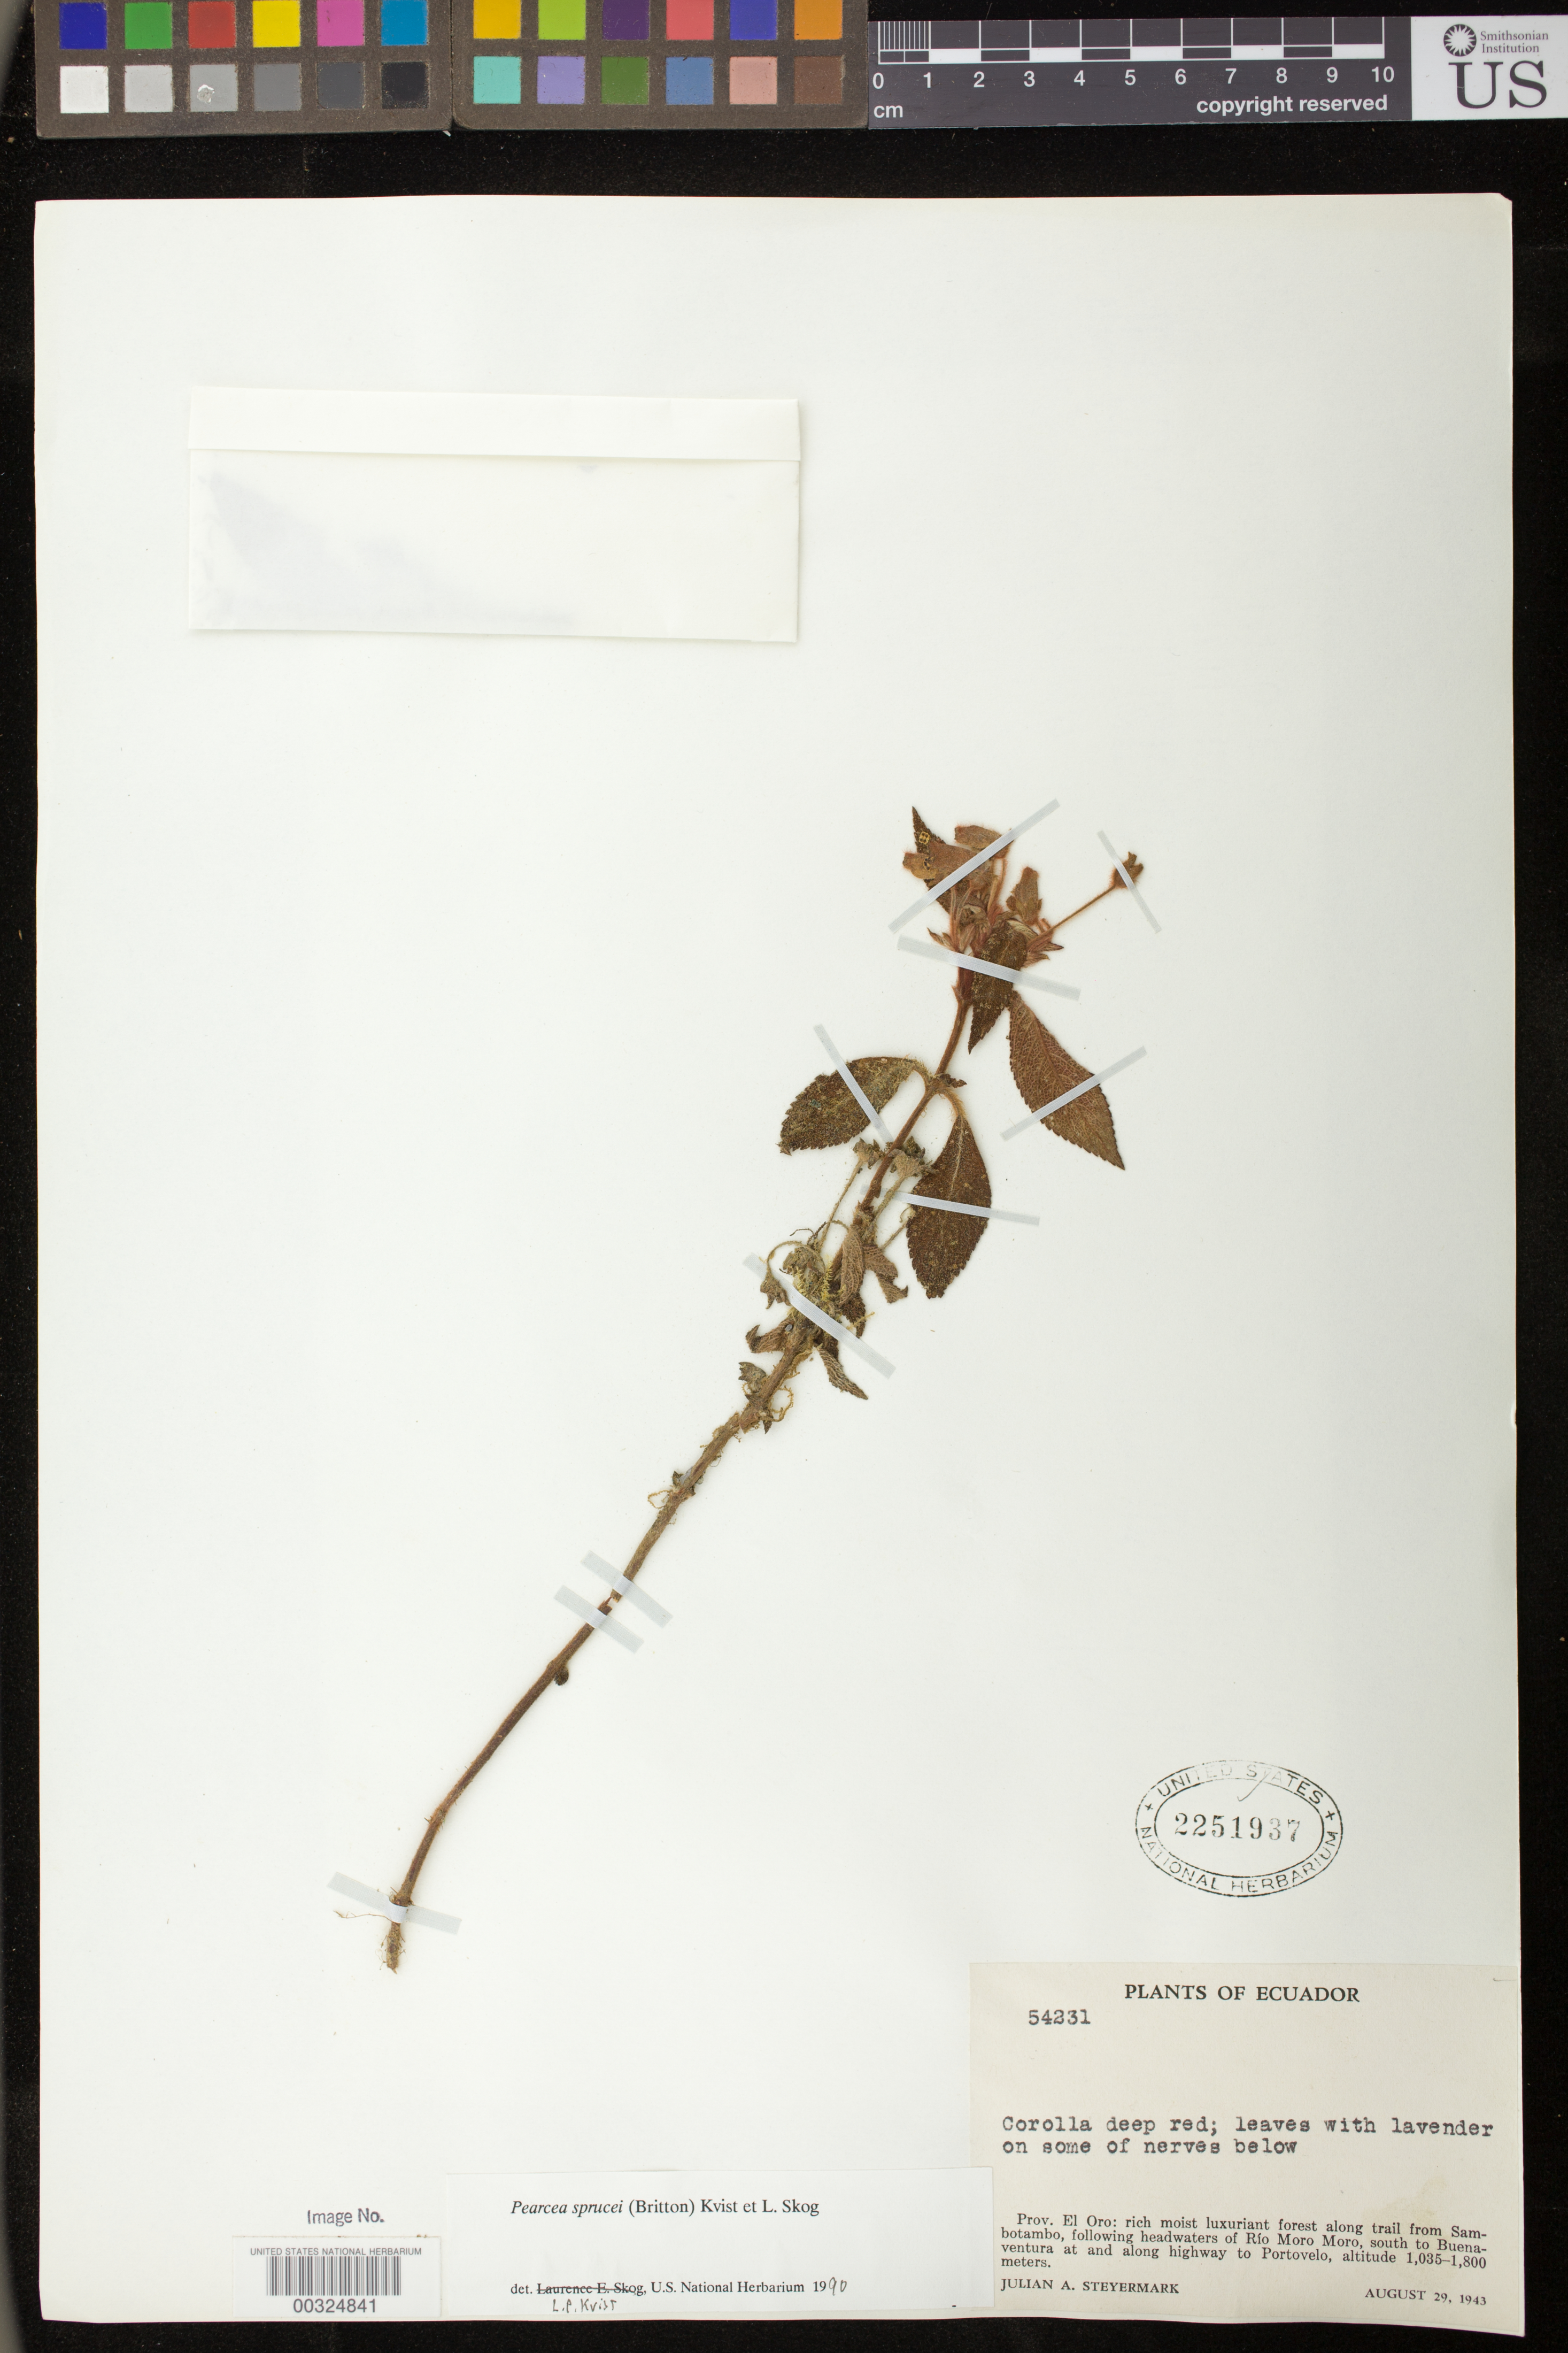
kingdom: Plantae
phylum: Tracheophyta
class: Magnoliopsida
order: Lamiales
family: Gesneriaceae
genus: Pearcea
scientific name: Pearcea sprucei var. sprucei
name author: (Britton ex Rusby) L.P. Kvist & L.E. Skog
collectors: J. Steyermark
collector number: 54231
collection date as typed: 29 Aug 1943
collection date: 1943-08-29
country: Ecuador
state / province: El Oro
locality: Along trail from Sambotambo, following headwaters of Rio Moro Moro, S to Buenaventura at and along hwy to Portovelo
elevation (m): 1035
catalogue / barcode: US 2251937